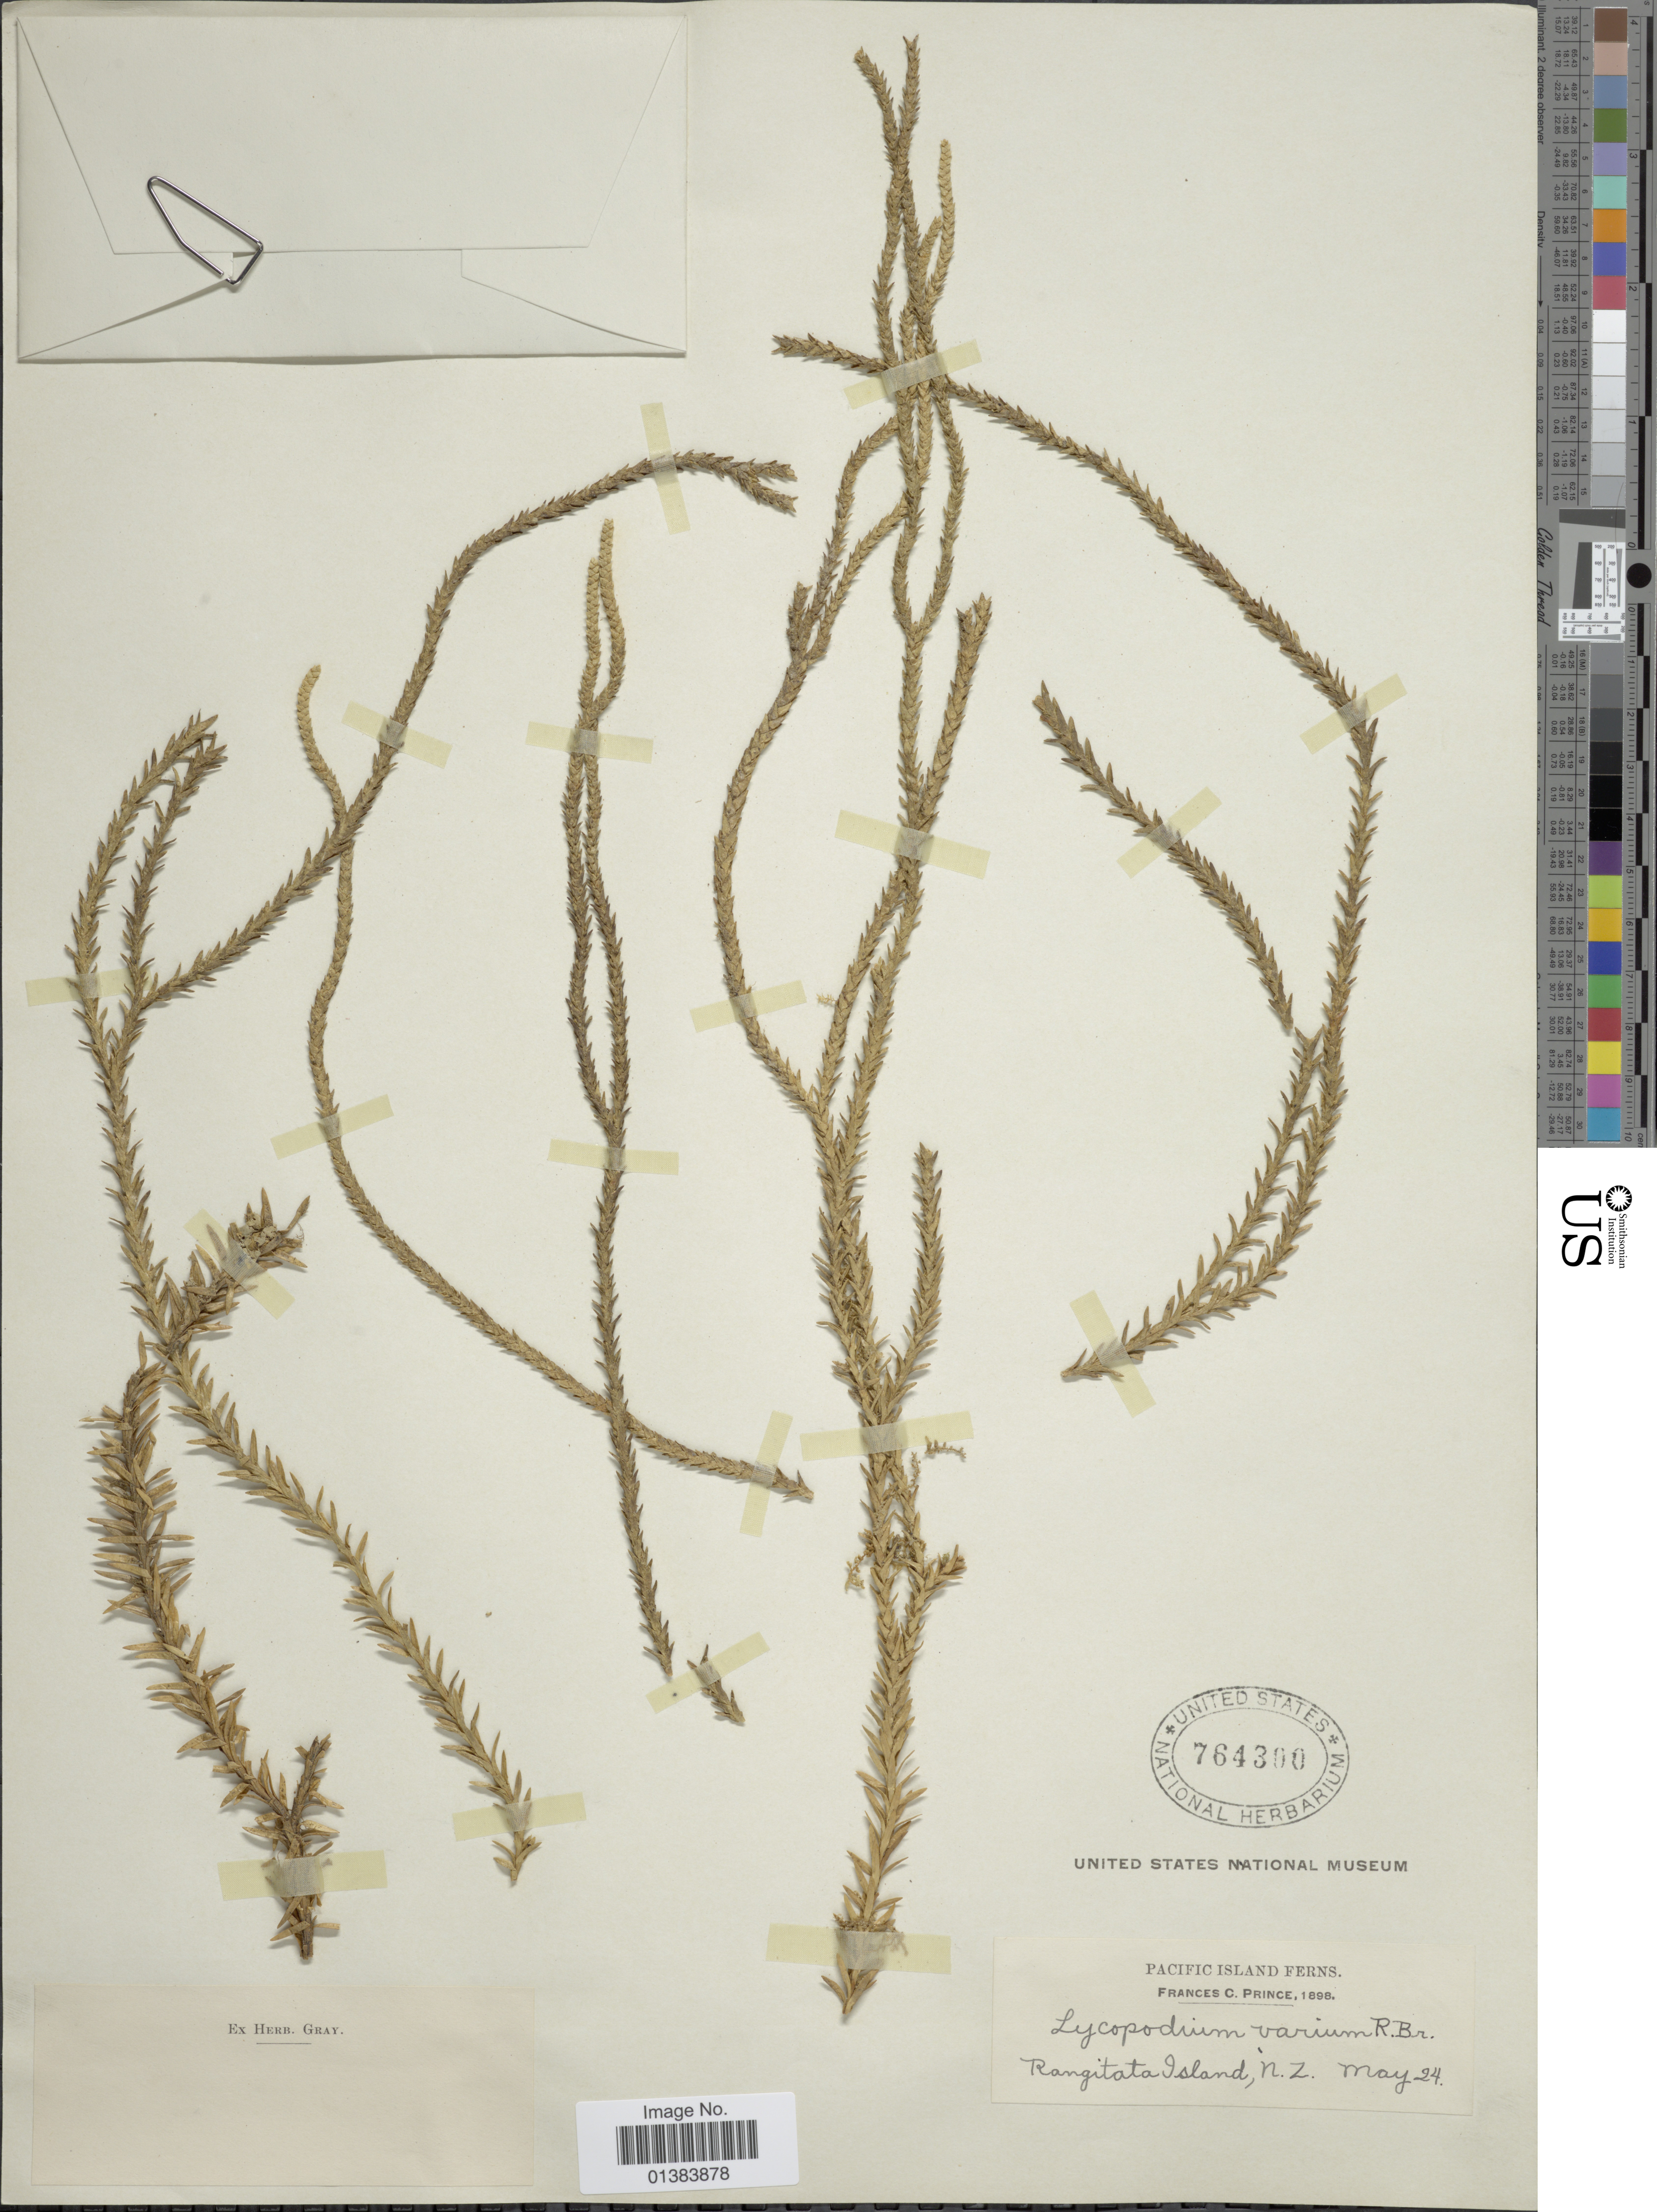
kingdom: Plantae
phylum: Tracheophyta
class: Lycopodiopsida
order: Lycopodiales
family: Lycopodiaceae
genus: Phlegmariurus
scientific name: Phlegmariurus varius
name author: (R. Br.) A. R. Field & Bostock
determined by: Field, A. R.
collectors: F. Prince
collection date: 1898-05-24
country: New Zealand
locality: Pacific Island Ferns, Rangitata Island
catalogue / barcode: US 764300